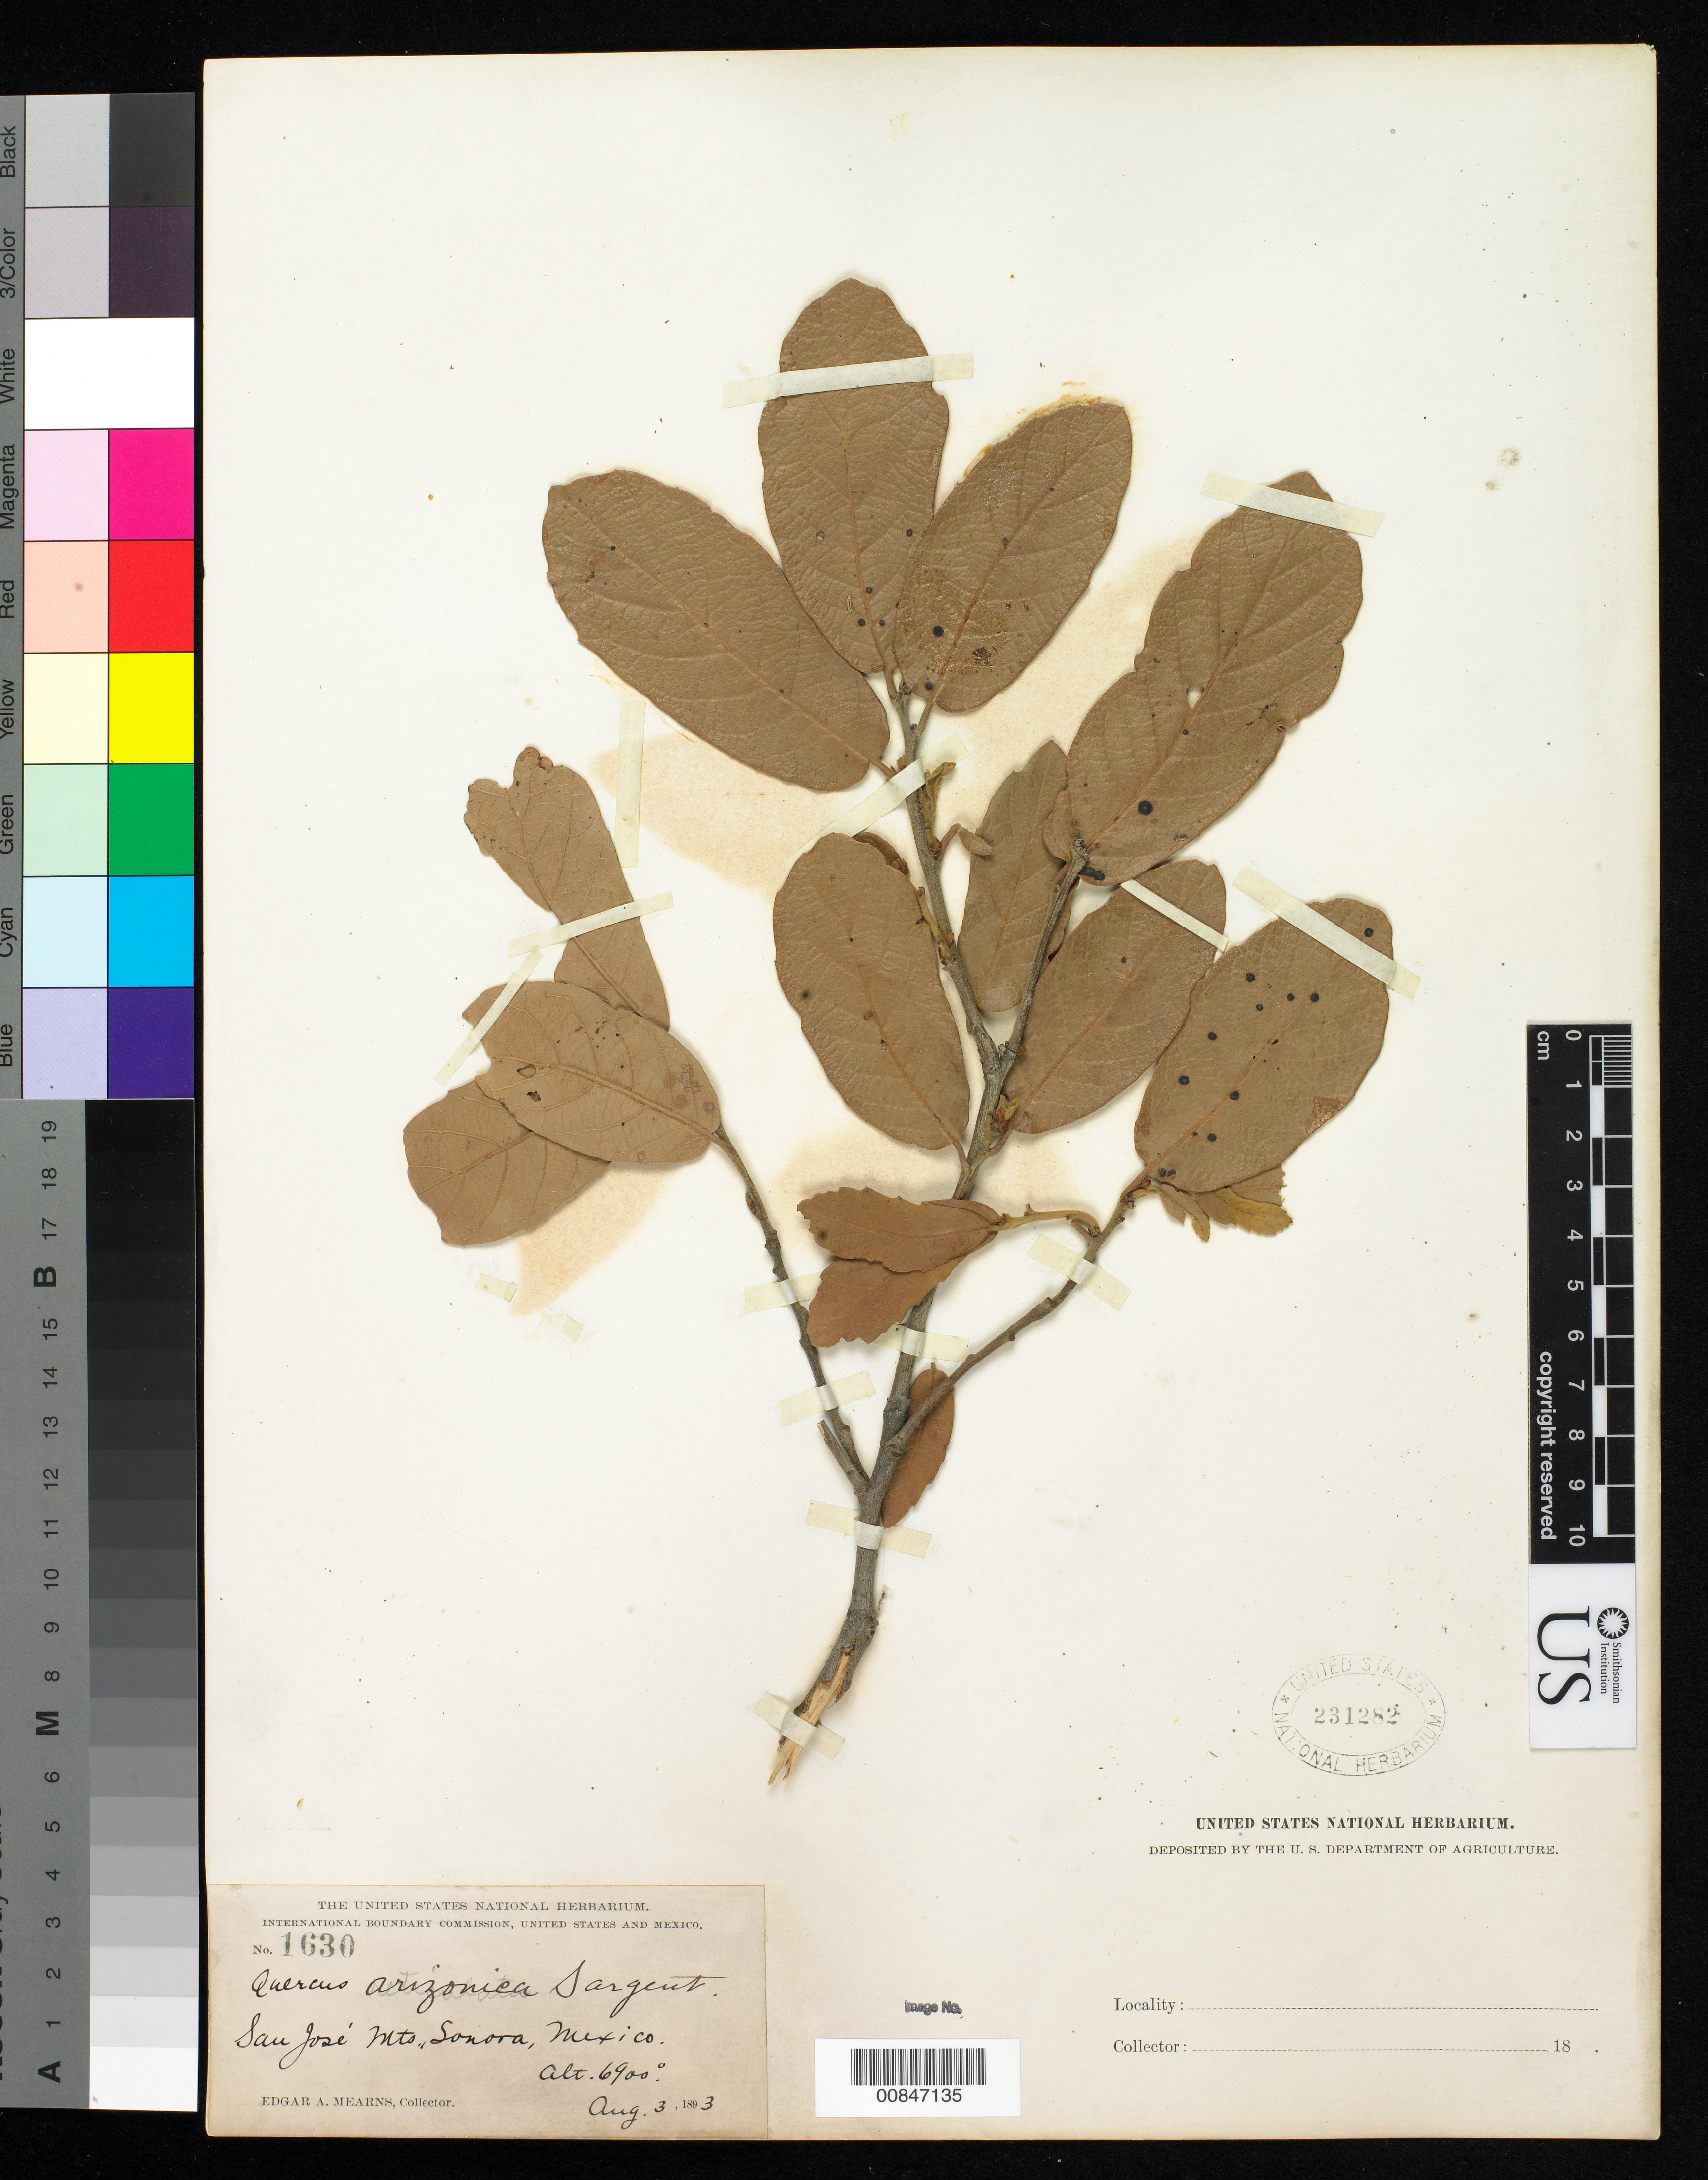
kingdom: Plantae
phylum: Tracheophyta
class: Magnoliopsida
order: Fagales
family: Fagaceae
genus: Quercus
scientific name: Quercus arizonica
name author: Sarg.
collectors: E. A. Mearns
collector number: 1630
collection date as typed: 03 Aug 1893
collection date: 1893-08-03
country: Mexico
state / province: Sonora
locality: San José Mts., Sonora.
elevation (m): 2103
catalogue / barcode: US 231282